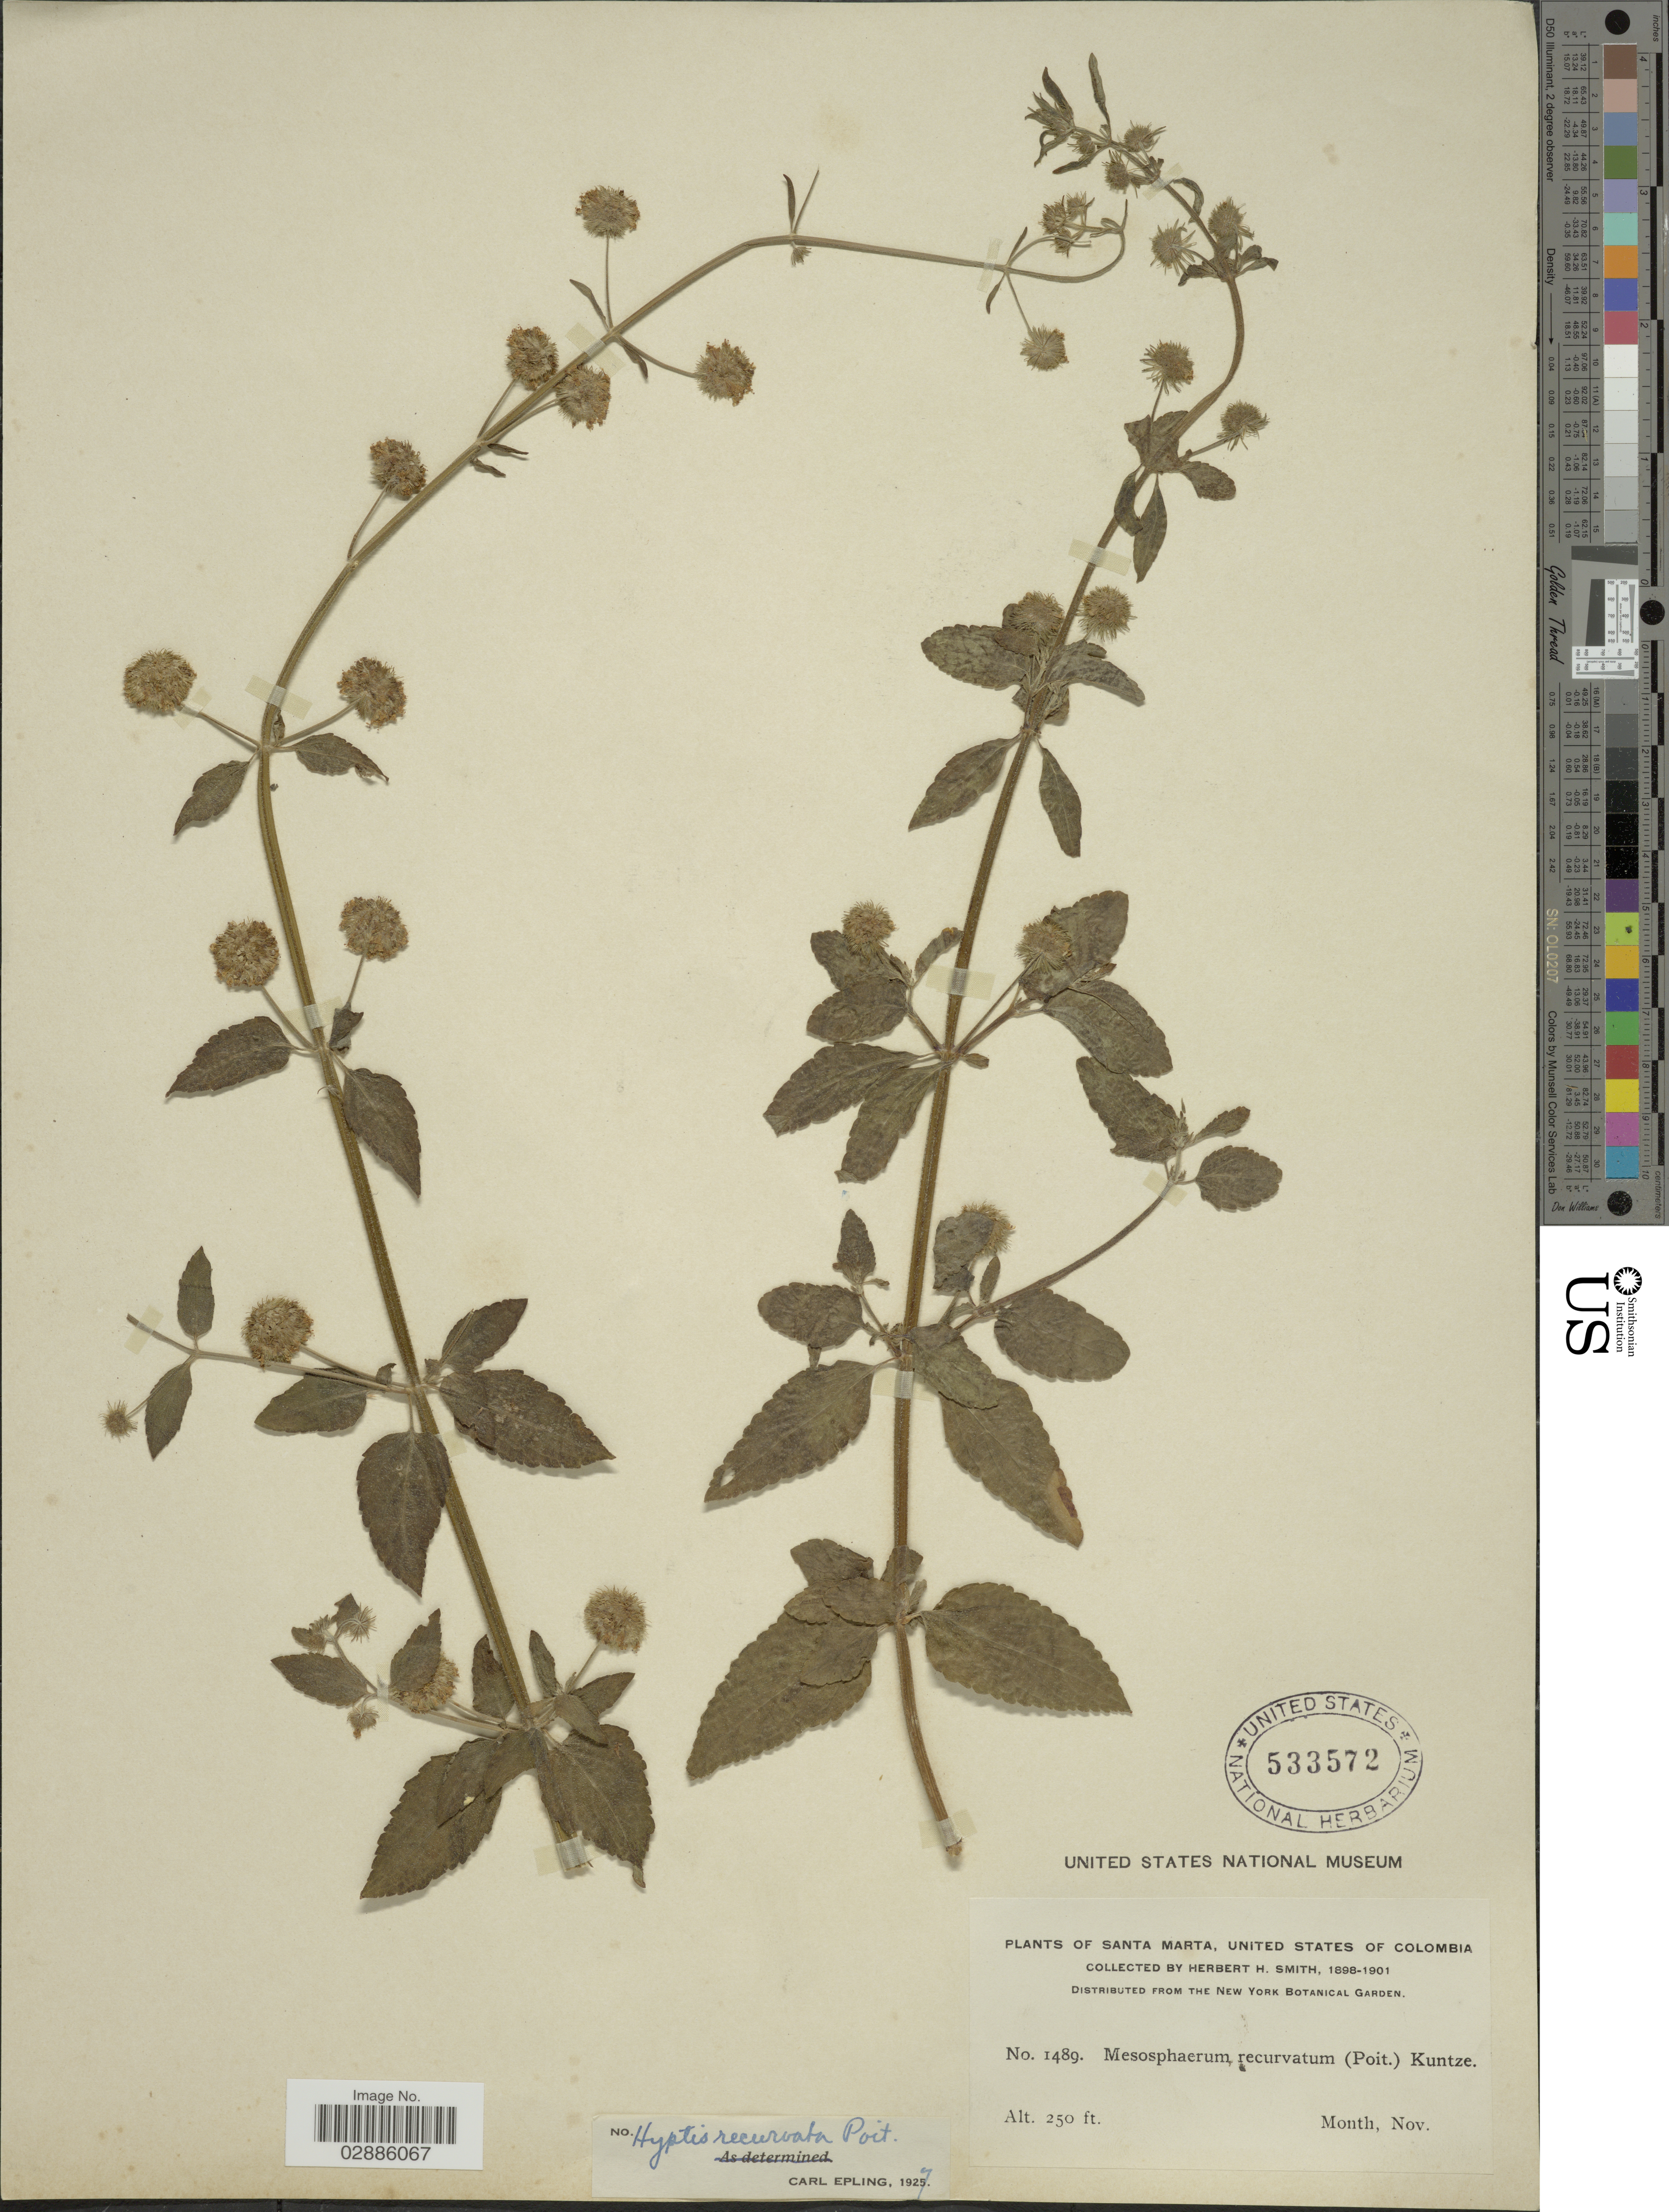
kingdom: Plantae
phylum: Tracheophyta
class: Magnoliopsida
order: Lamiales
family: Lamiaceae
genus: Hyptis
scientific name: Hyptis recurvata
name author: Poit.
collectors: Herbert H. Smith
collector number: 1489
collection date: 1898-11/1901-11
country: Colombia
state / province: Magdalena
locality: Santa Marta, United States of Colombia.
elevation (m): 76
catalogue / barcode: US 533572